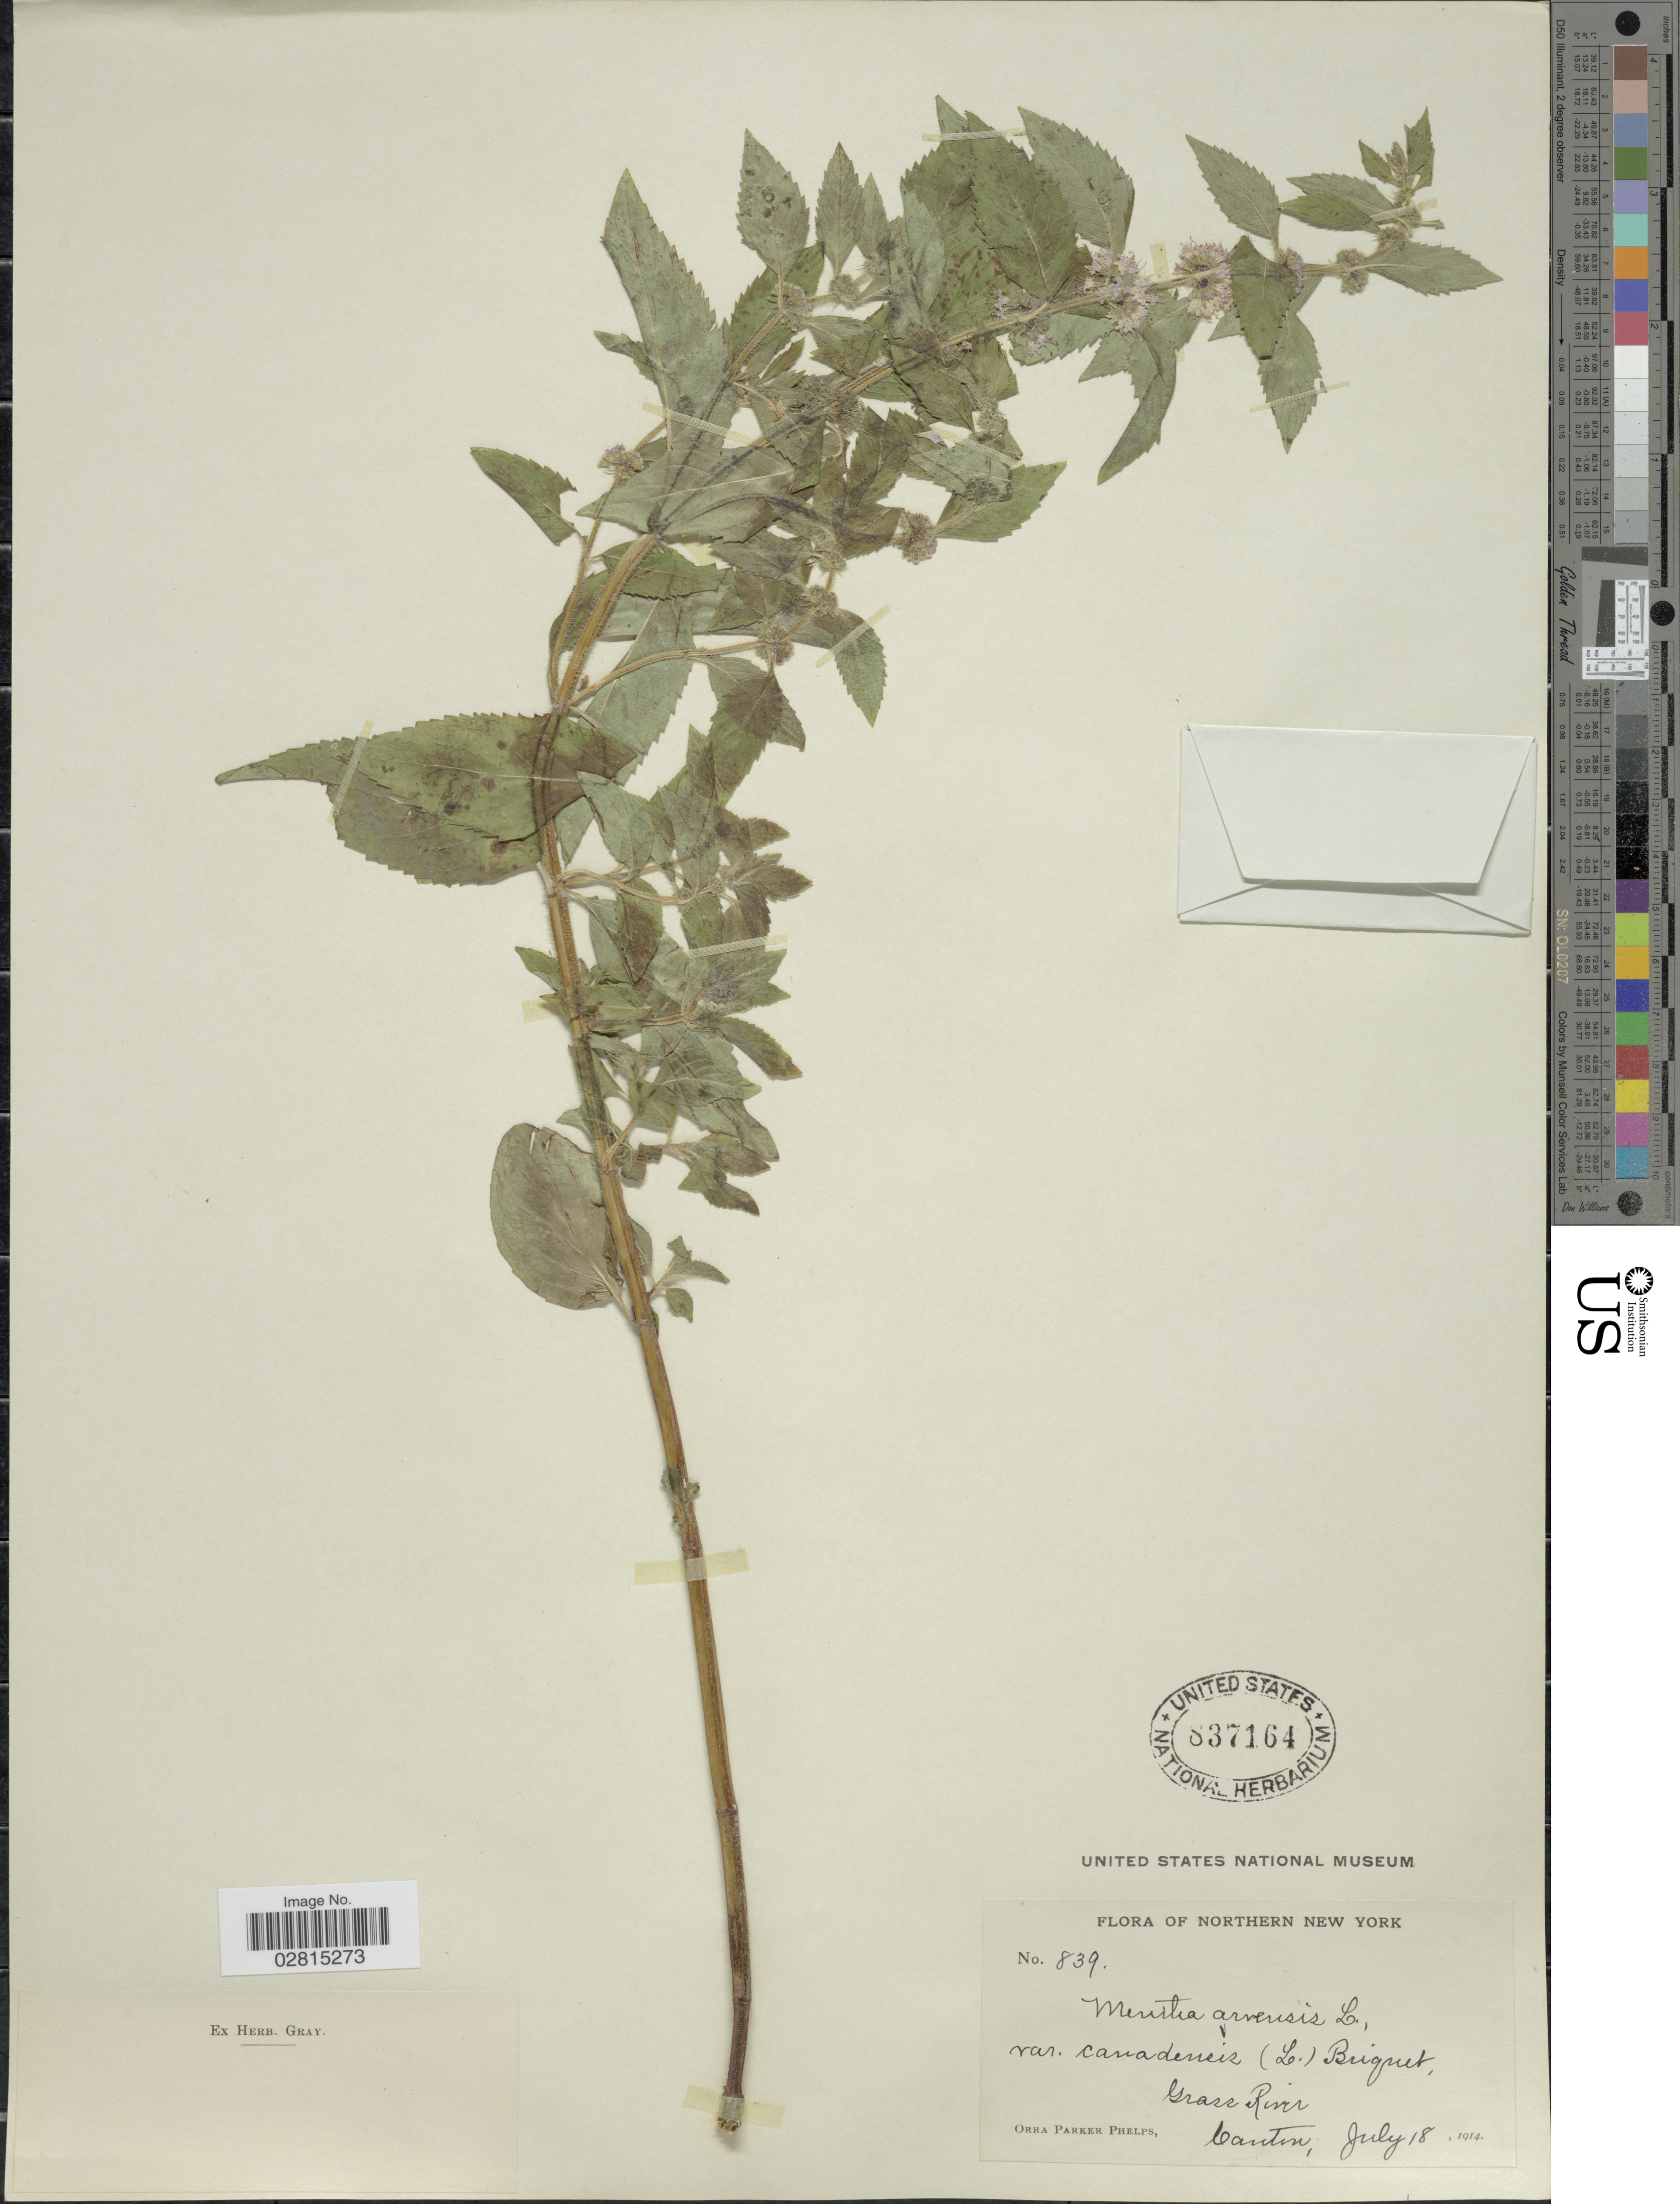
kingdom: Plantae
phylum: Tracheophyta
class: Magnoliopsida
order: Lamiales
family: Lamiaceae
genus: Mentha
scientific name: Mentha canadensis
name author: L.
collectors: O. P. Phelps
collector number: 839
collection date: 1914-07-18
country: United States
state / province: New York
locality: Northern New York, Grass River, Canton.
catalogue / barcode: US 837164